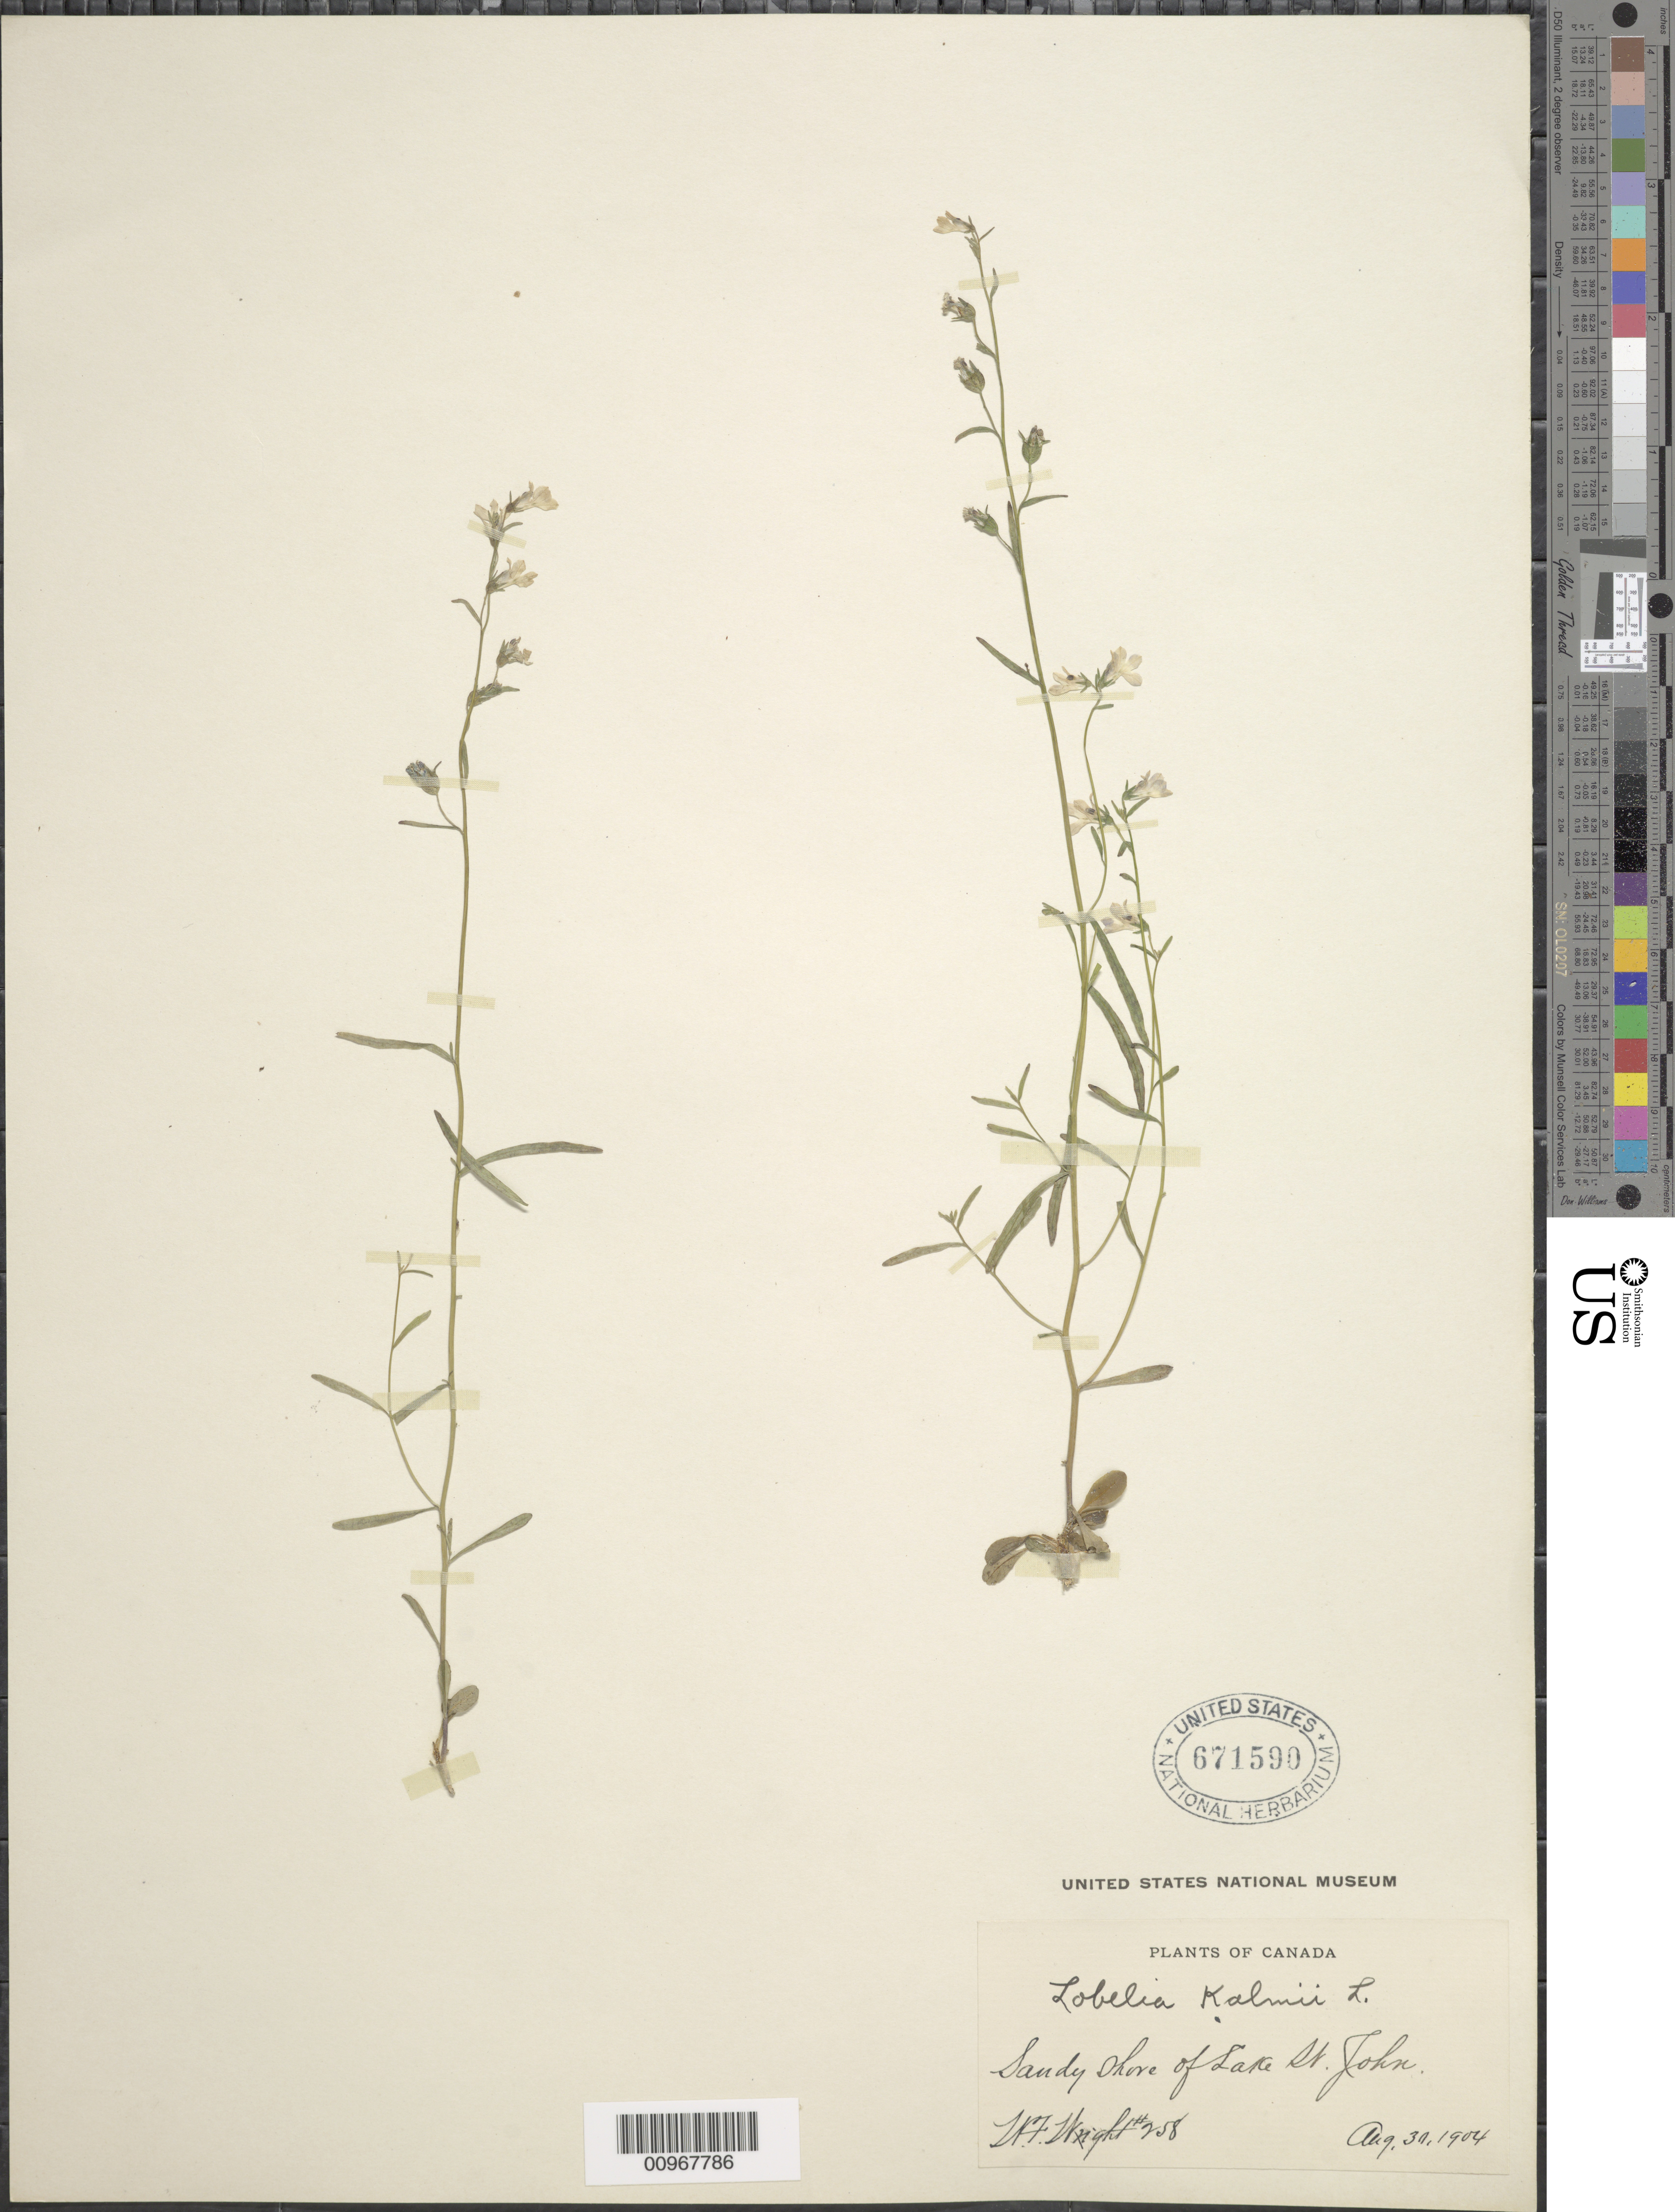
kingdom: Plantae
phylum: Tracheophyta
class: Magnoliopsida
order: Asterales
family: Campanulaceae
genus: Lobelia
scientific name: Lobelia kalmii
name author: L.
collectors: W. F. Wright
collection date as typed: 30 Aug 1904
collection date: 1904-08-30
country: Canada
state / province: Ontario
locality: Lake St. John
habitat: sandy shore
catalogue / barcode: US 671590-2